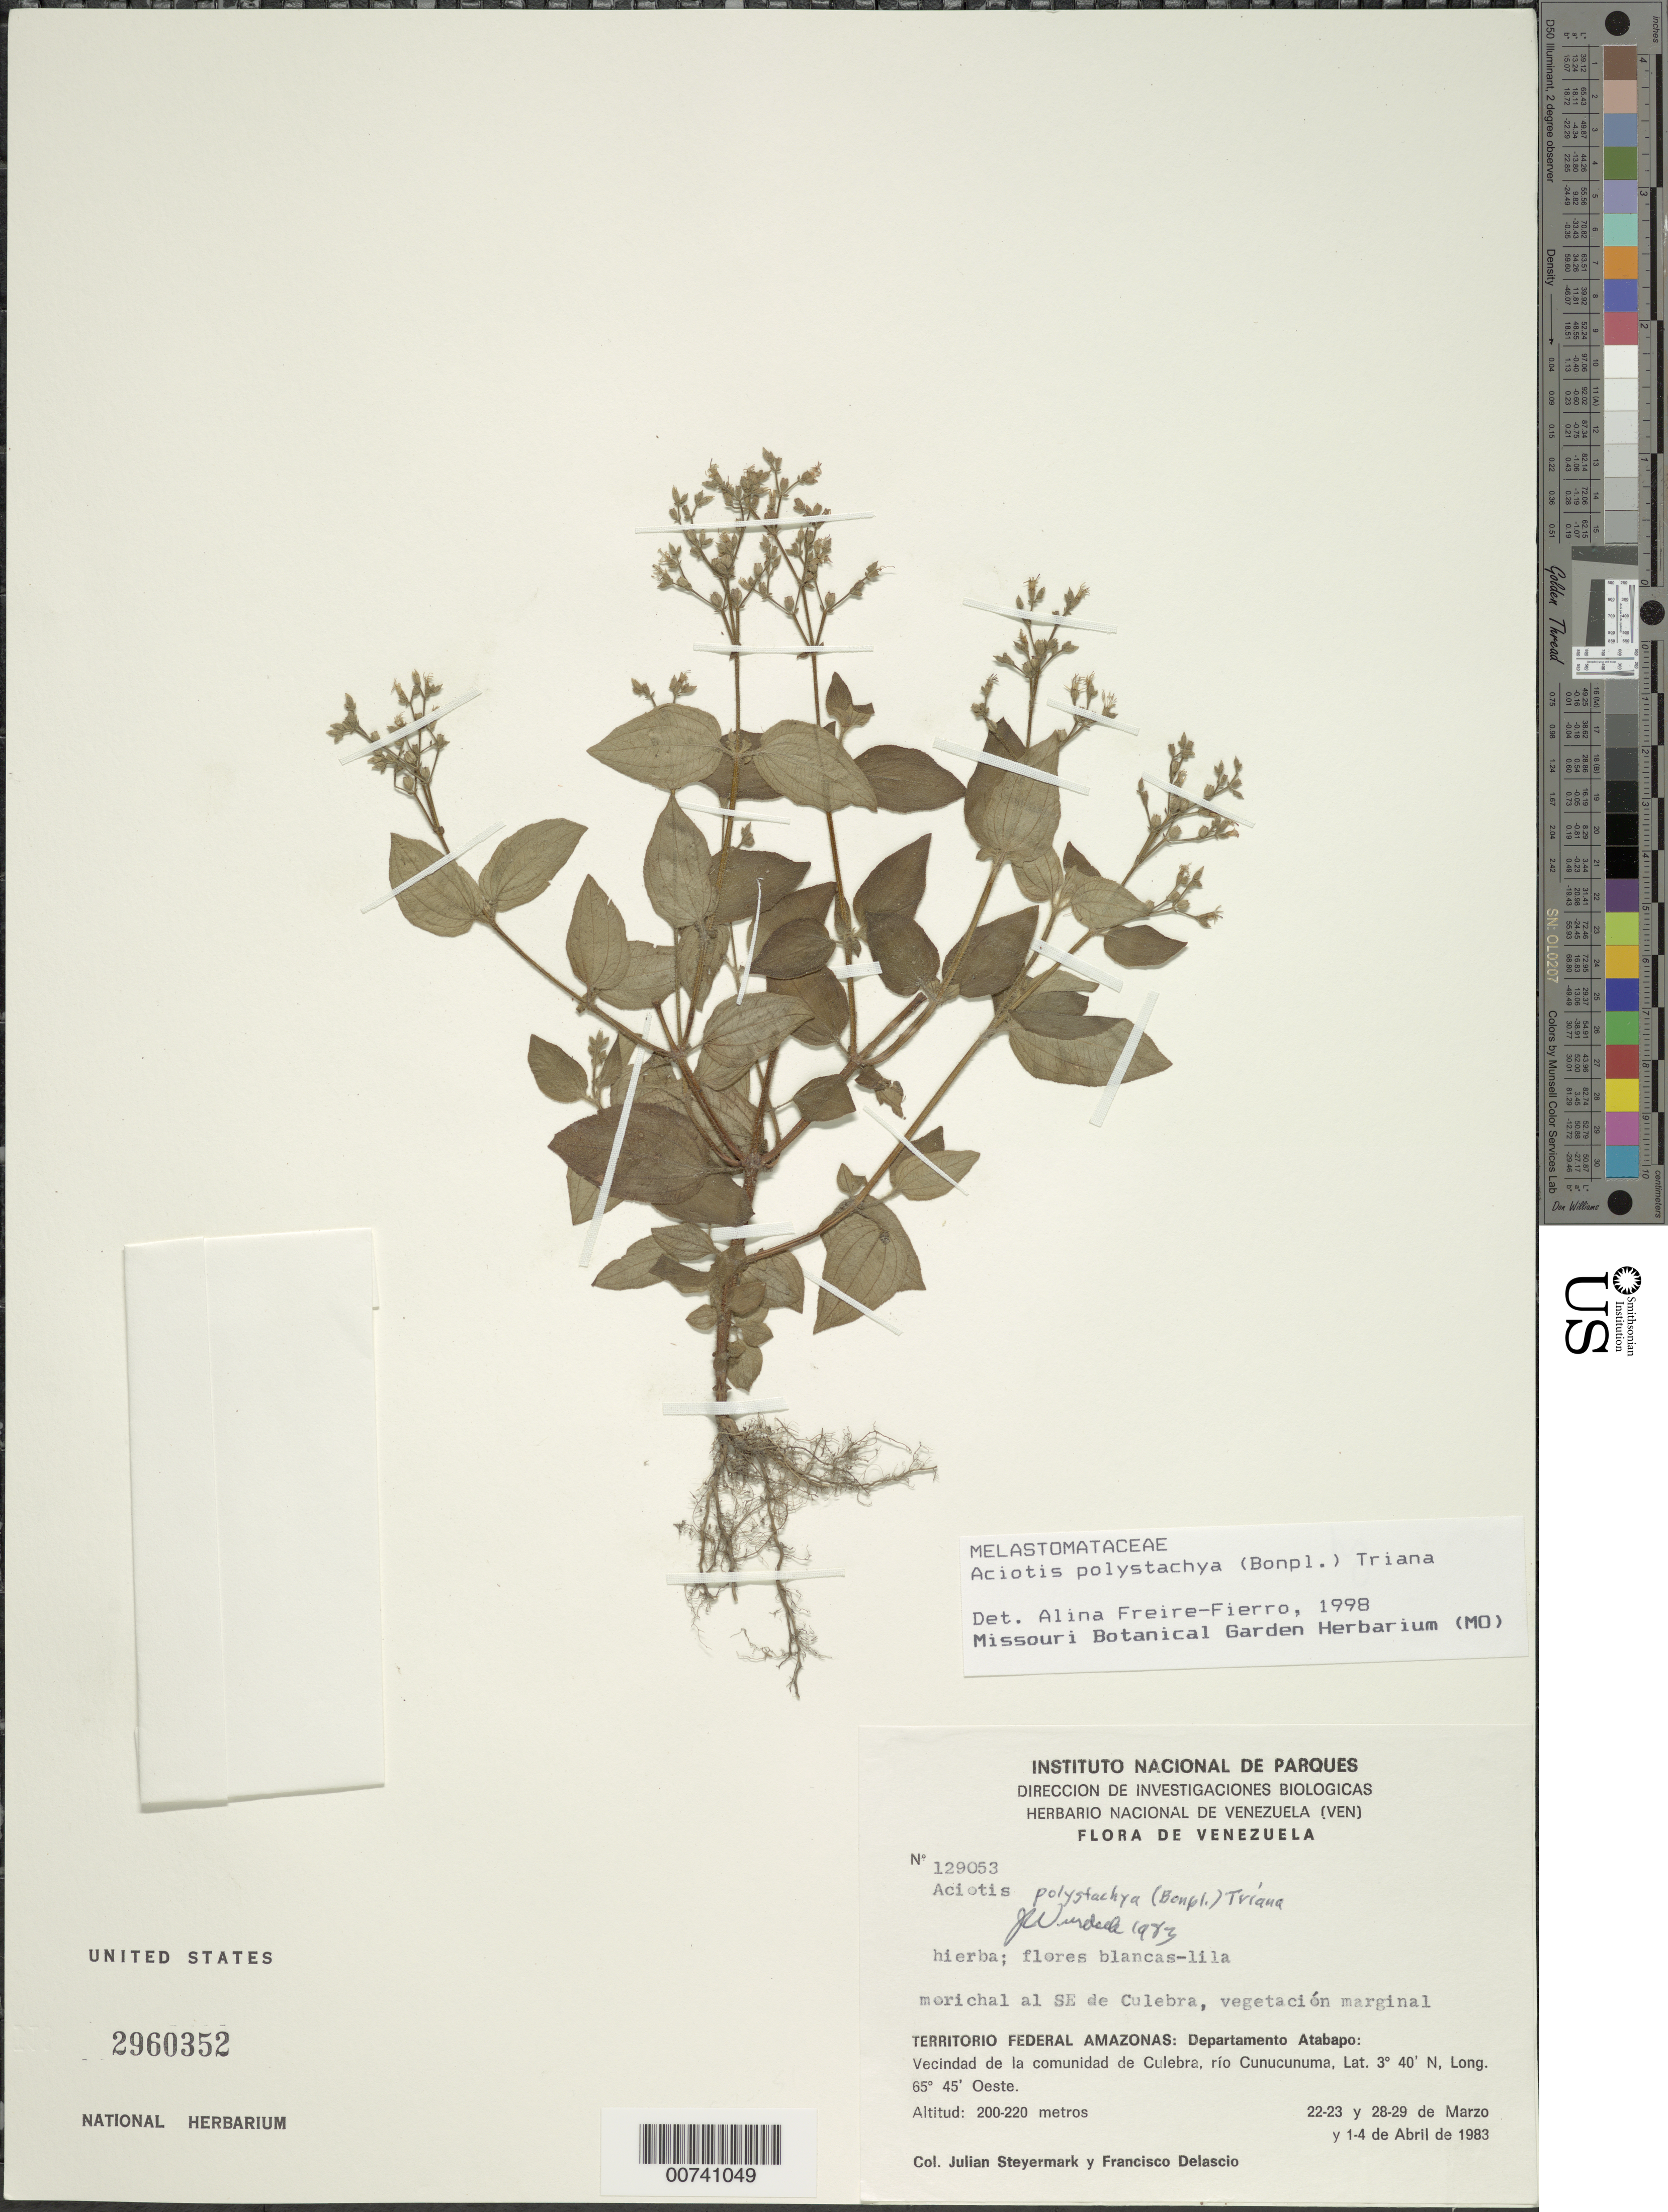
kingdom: Plantae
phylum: Tracheophyta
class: Magnoliopsida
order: Myrtales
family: Melastomataceae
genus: Aciotis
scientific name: Aciotis polystachya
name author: (Bonpl.) Triana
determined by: Freire-Fierro, A.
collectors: J. Steyermark & F. Delascio C.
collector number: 129053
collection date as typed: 22-Mar-83 to 4-Apr-83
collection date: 1983-03-22/1983-04-04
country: Venezuela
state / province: Amazonas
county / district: Atabapo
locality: Río Cunucunuma, SE de la comunidad de Culebra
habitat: Morichal; vegetación marginal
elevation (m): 200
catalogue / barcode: US 2960352